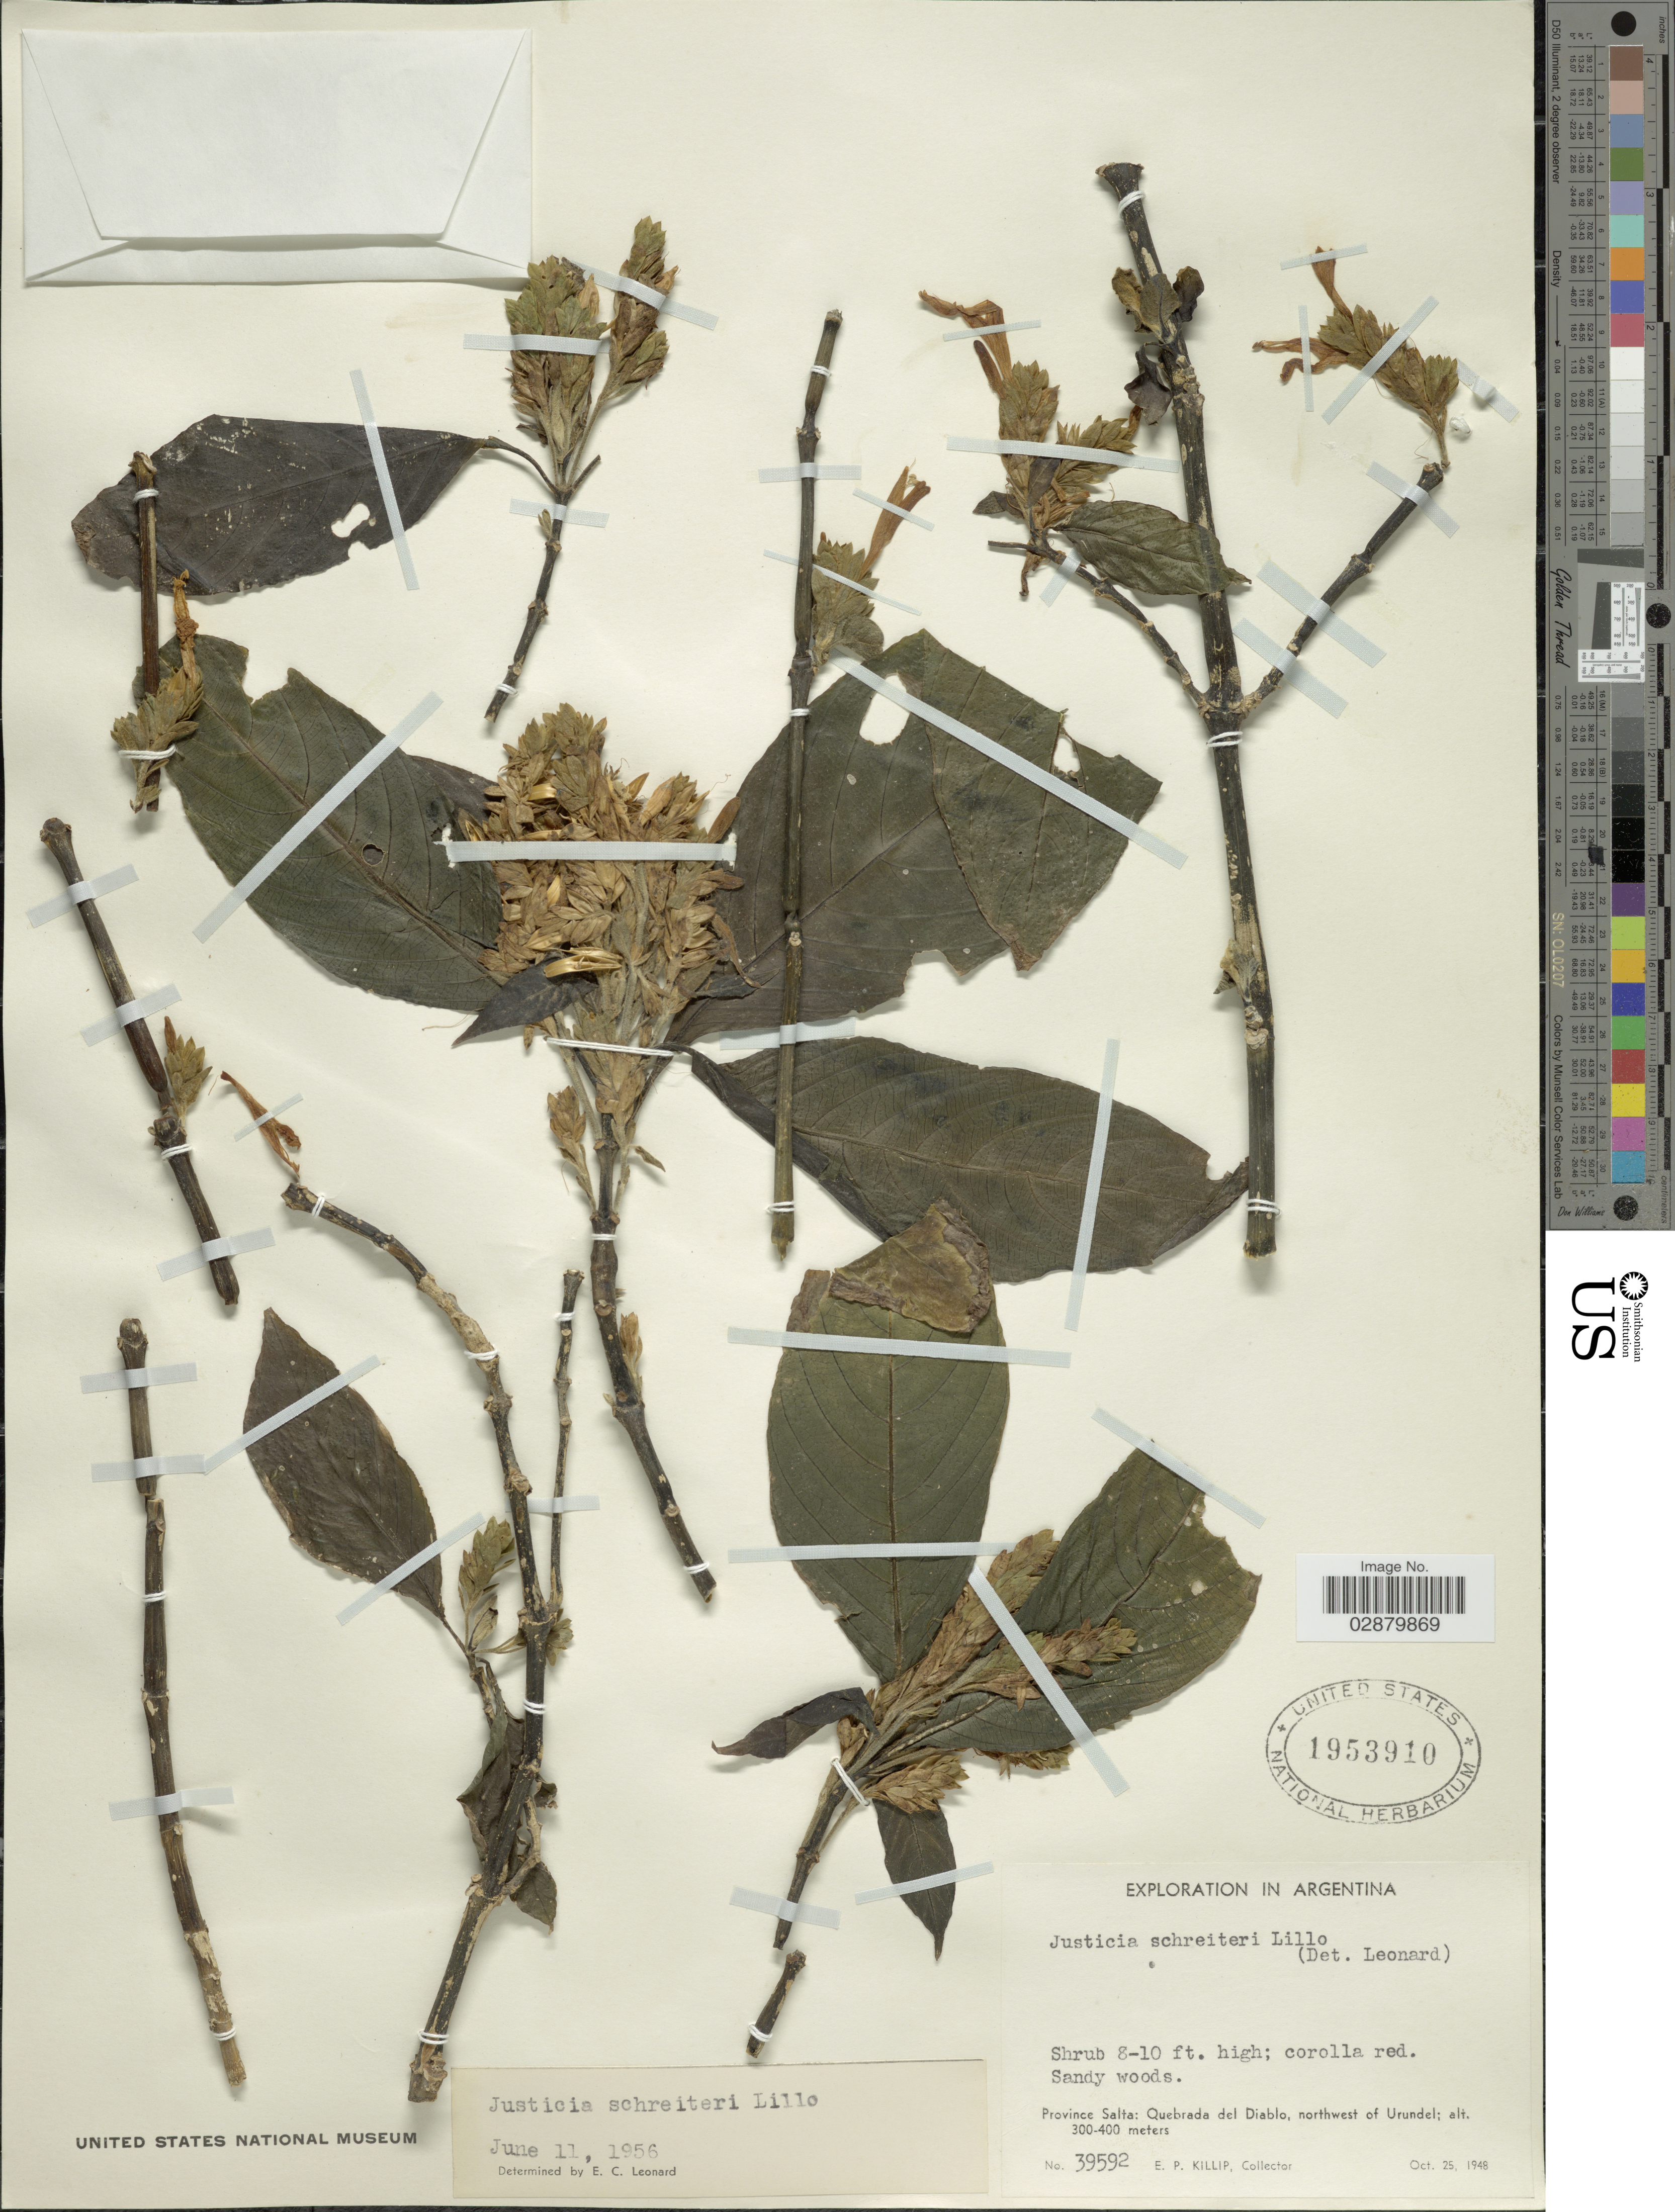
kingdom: Plantae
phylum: Tracheophyta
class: Magnoliopsida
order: Lamiales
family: Acanthaceae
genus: Justicia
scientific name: Justicia oranensis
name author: De Marco & T. Ruíz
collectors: E. P. Killip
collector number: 39592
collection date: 1948-10-25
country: Argentina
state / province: Salta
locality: Quebrada del Diablo, northwest of Urundel.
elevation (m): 300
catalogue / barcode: US 1953910